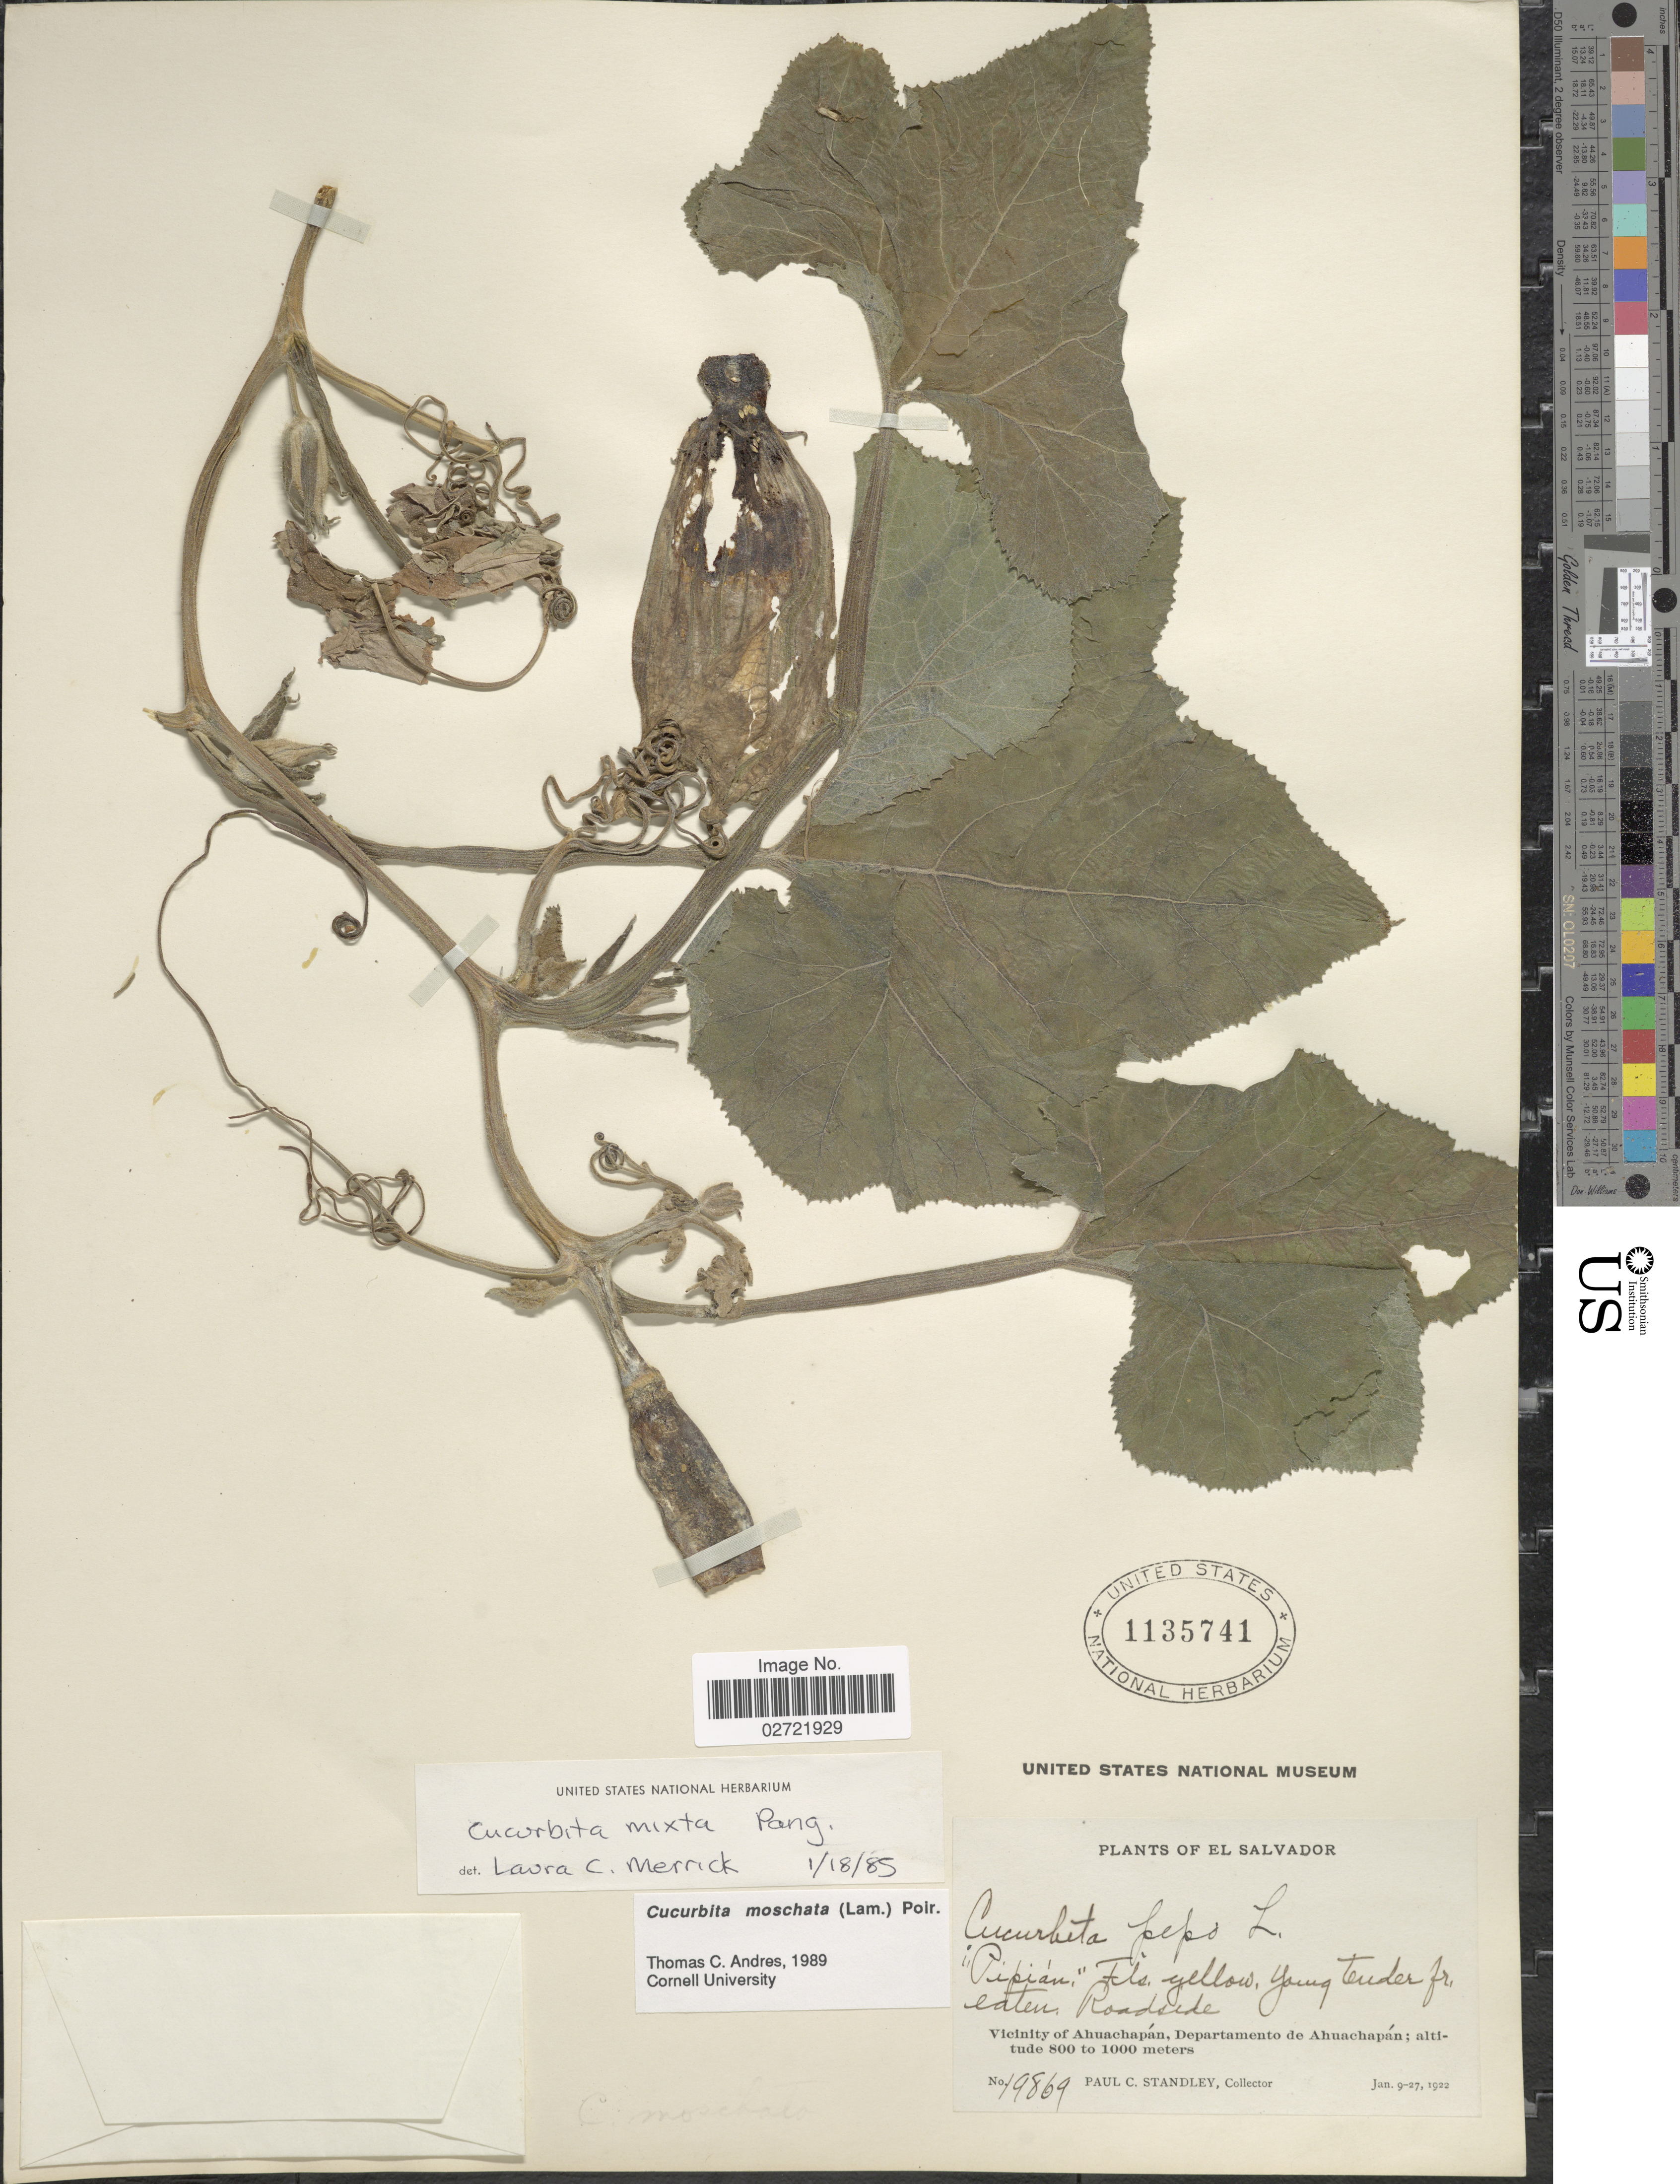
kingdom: Plantae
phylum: Tracheophyta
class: Magnoliopsida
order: Cucurbitales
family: Cucurbitaceae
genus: Cucurbita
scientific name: Cucurbita moschata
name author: (Duch.) Poir.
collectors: P. C. Standley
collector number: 19869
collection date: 1922-01-09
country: El Salvador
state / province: Ahuachapan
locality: Roadside, Vicinity of Ahuachapán, Departamento de Ahuachapán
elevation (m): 800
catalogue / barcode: US 1135741